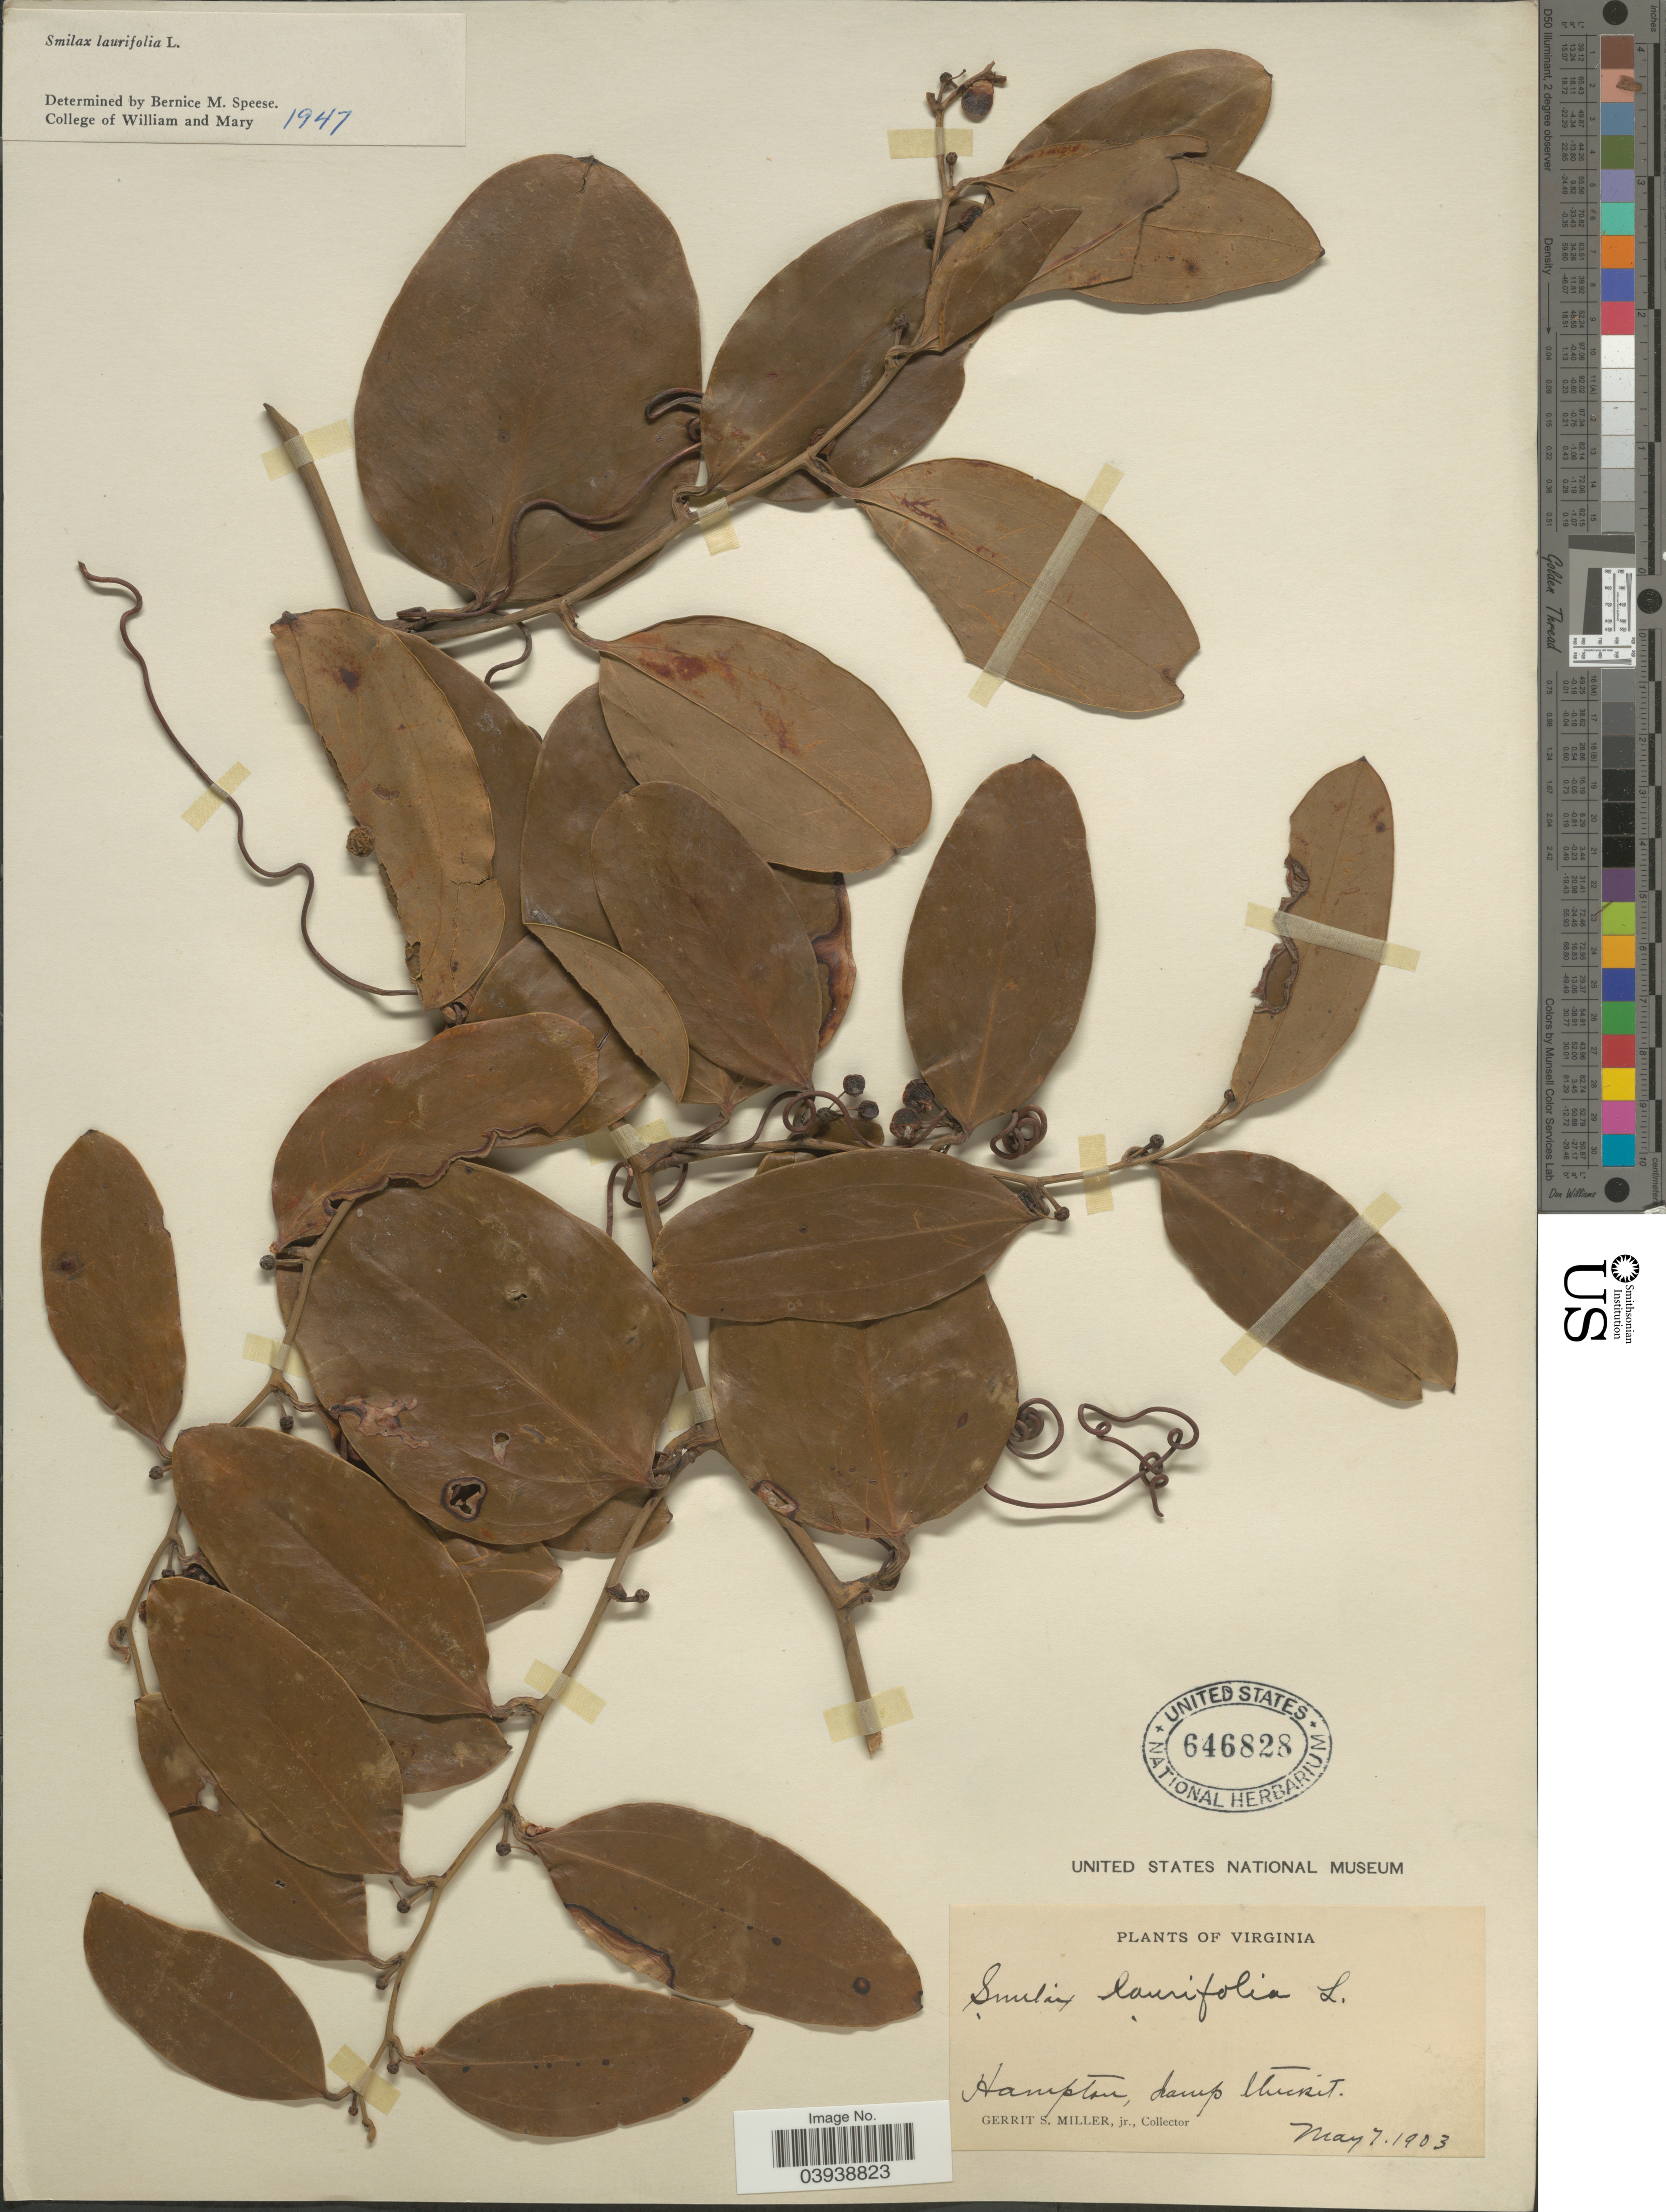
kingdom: Plantae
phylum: Tracheophyta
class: Liliopsida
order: Liliales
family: Smilacaceae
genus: Smilax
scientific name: Smilax laurifolia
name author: L.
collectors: G. S. Miller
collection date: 1903-05-07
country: United States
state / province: Virginia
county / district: City of Hampton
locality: Hampton, damp thicket.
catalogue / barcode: US 646828